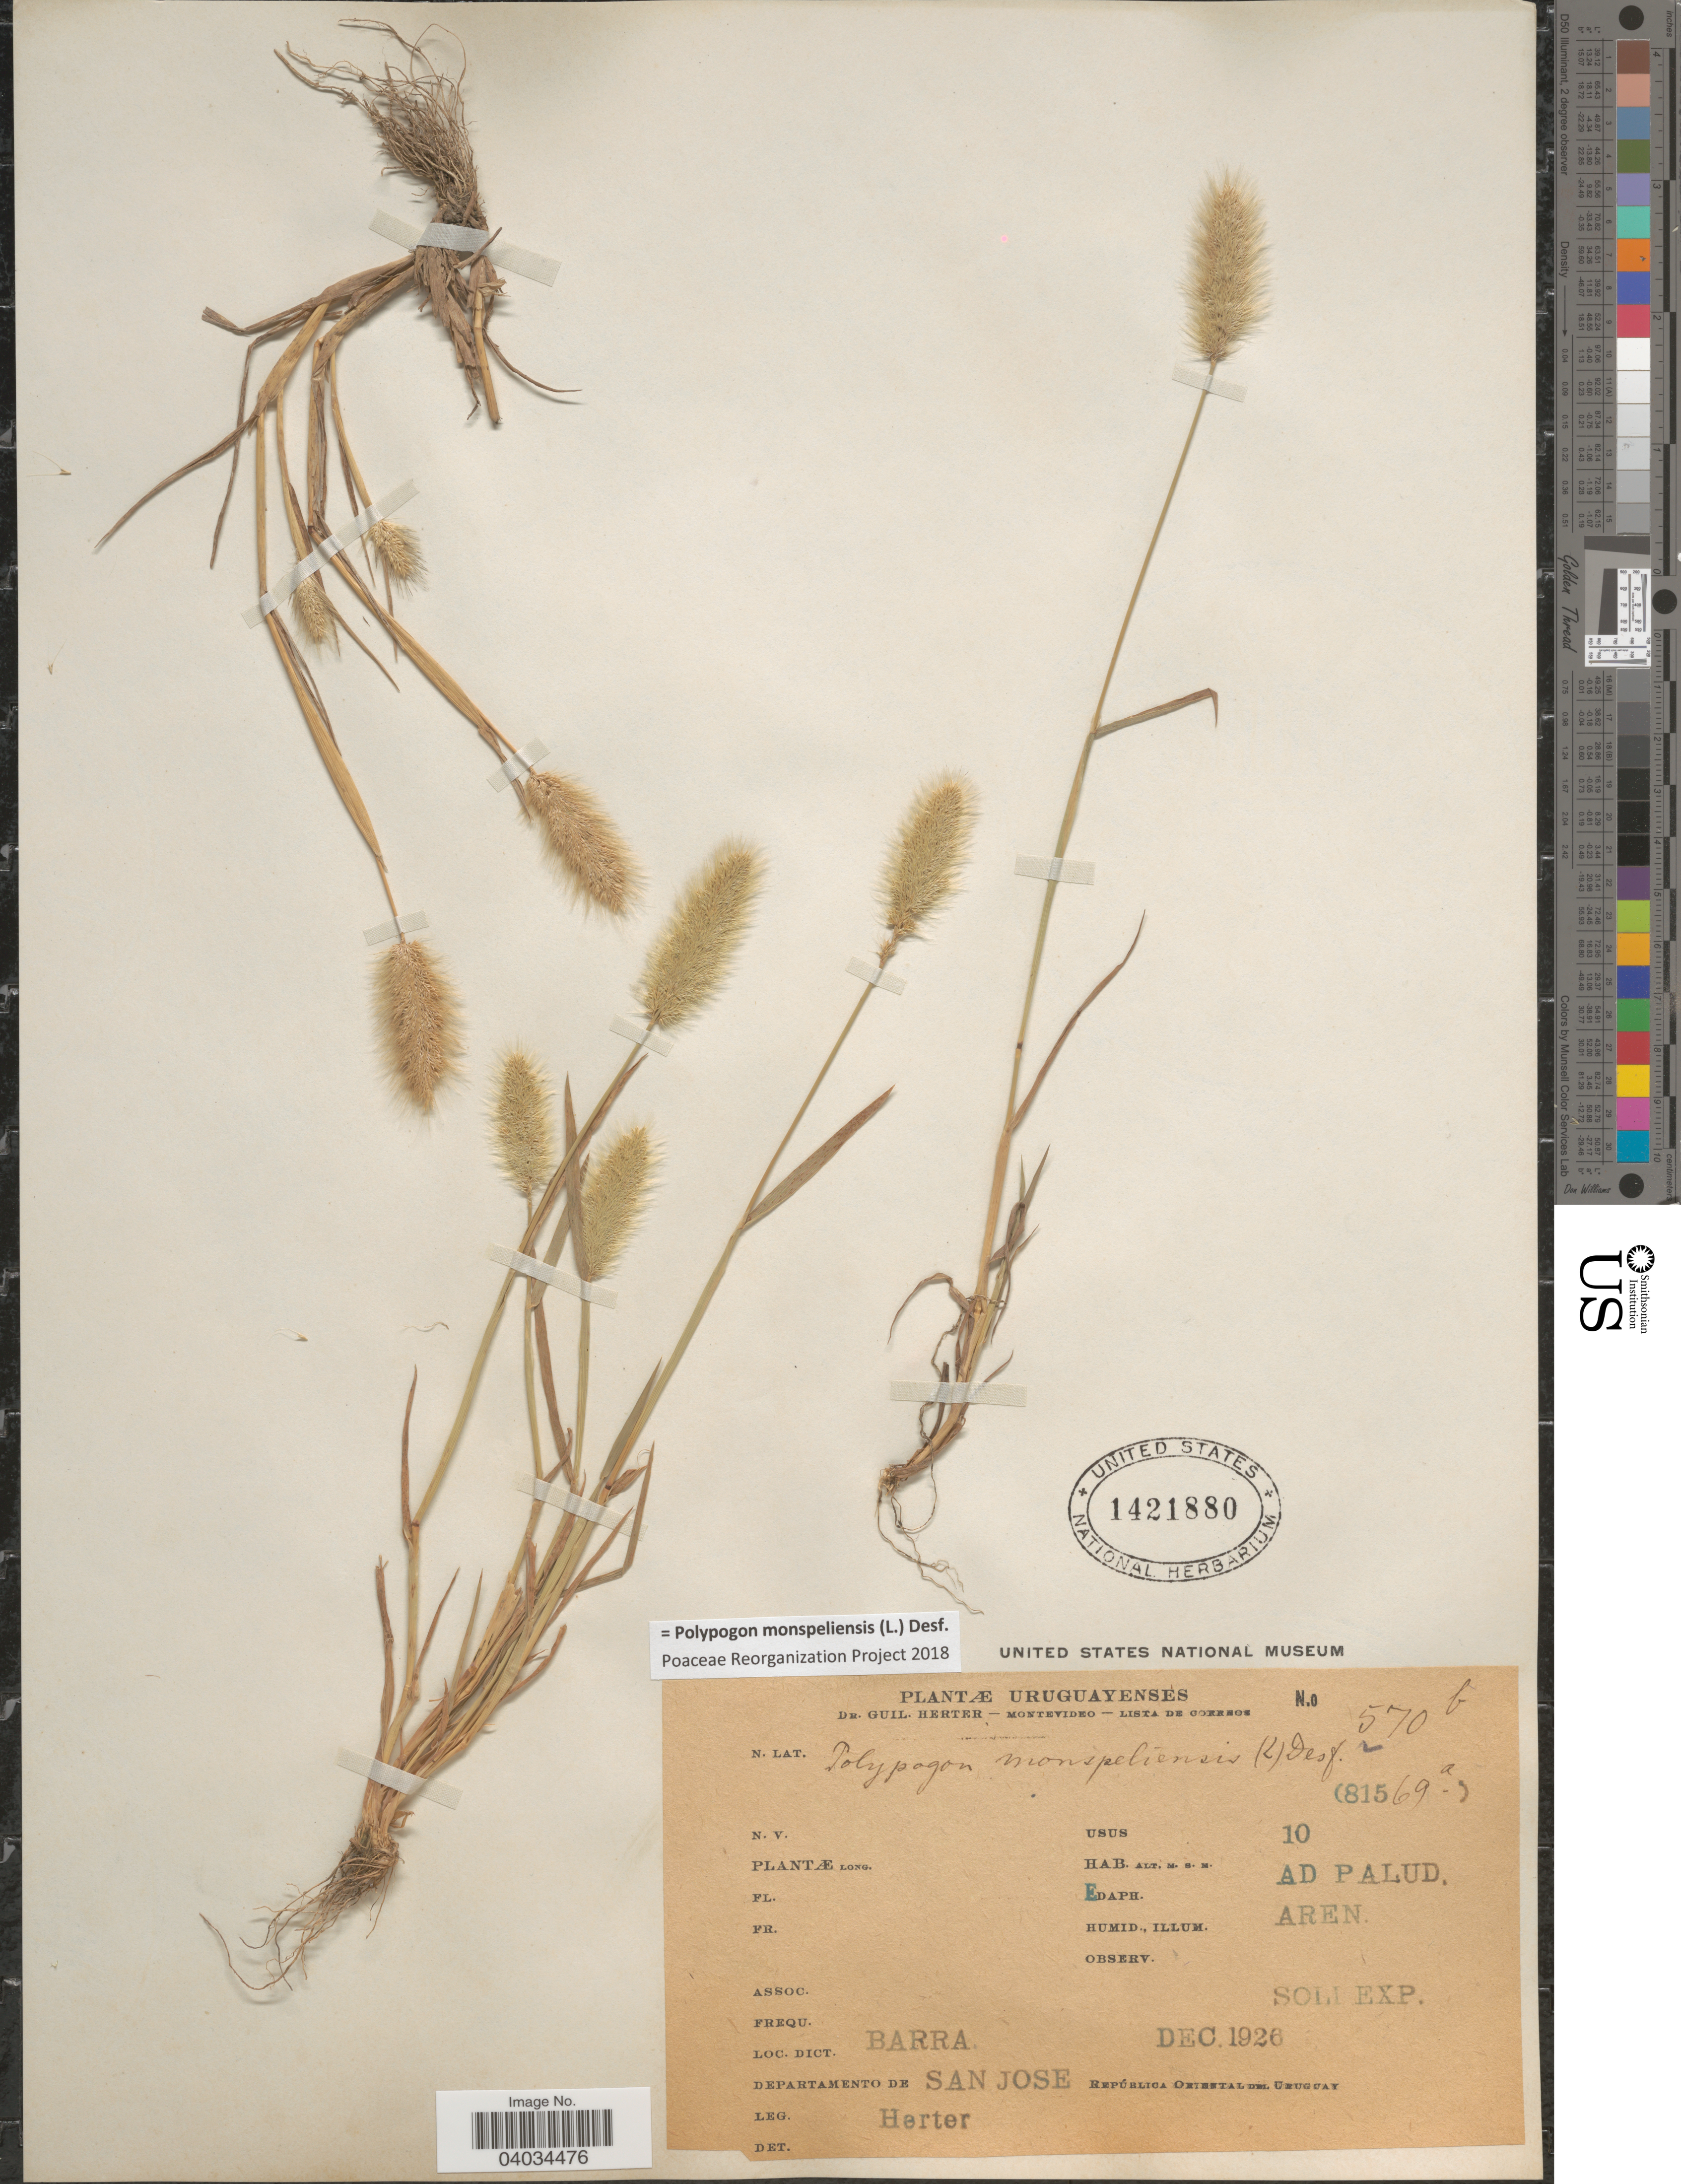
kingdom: Plantae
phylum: Tracheophyta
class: Liliopsida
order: Poales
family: Poaceae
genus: Polypogon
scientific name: Polypogon monspeliensis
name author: (L.) Desf.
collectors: G. Herter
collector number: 570b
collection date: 1926-12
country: Uruguay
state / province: San Jose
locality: Barra. Departamento de San Jose. República Oriental del Uruguay.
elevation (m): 10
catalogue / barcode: US 1421880